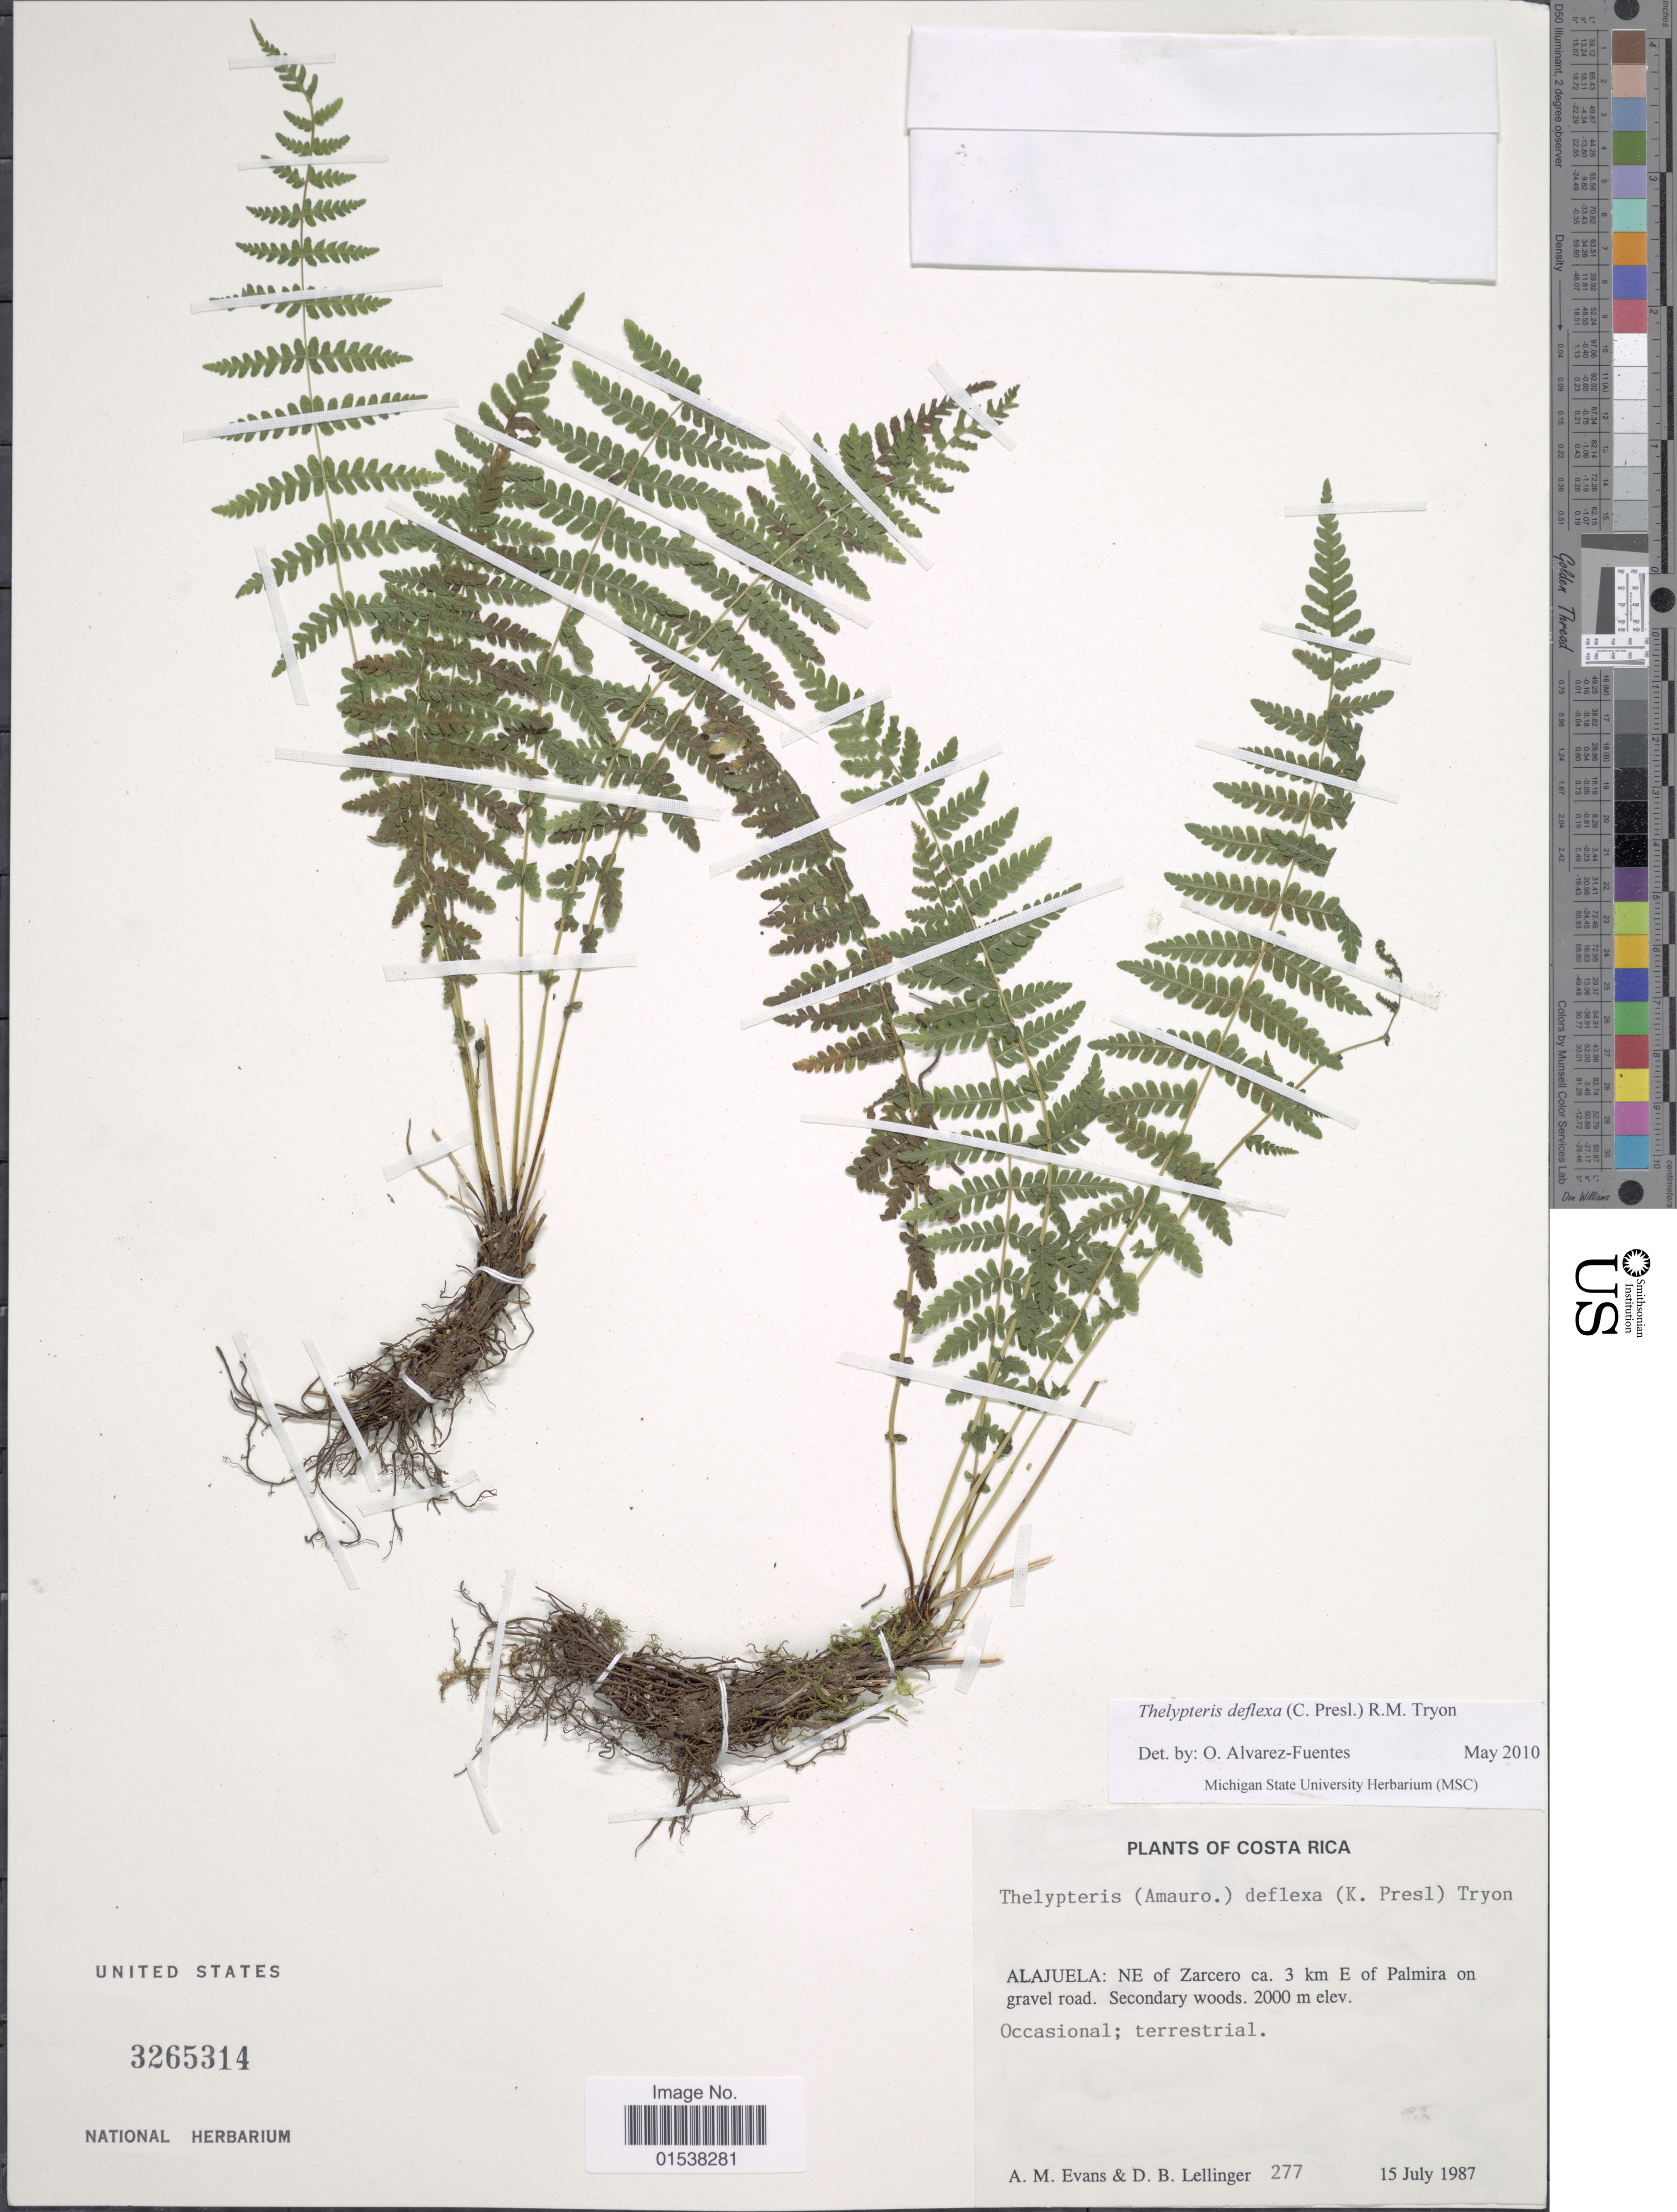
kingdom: Plantae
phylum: Tracheophyta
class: Polypodiopsida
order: Polypodiales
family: Thelypteridaceae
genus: Amauropelta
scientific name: Amauropelta deflexa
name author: (C. Presl) Á. Löve & D. Löve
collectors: A. M. Evans & D. B. Lellinger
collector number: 227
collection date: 1987-07-15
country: Costa Rica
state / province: Alajuela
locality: Alajuela: NE of Zarcero ca. 3 km E of Palmira on gravel road, secondary woods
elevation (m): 2000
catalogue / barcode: US 3265314